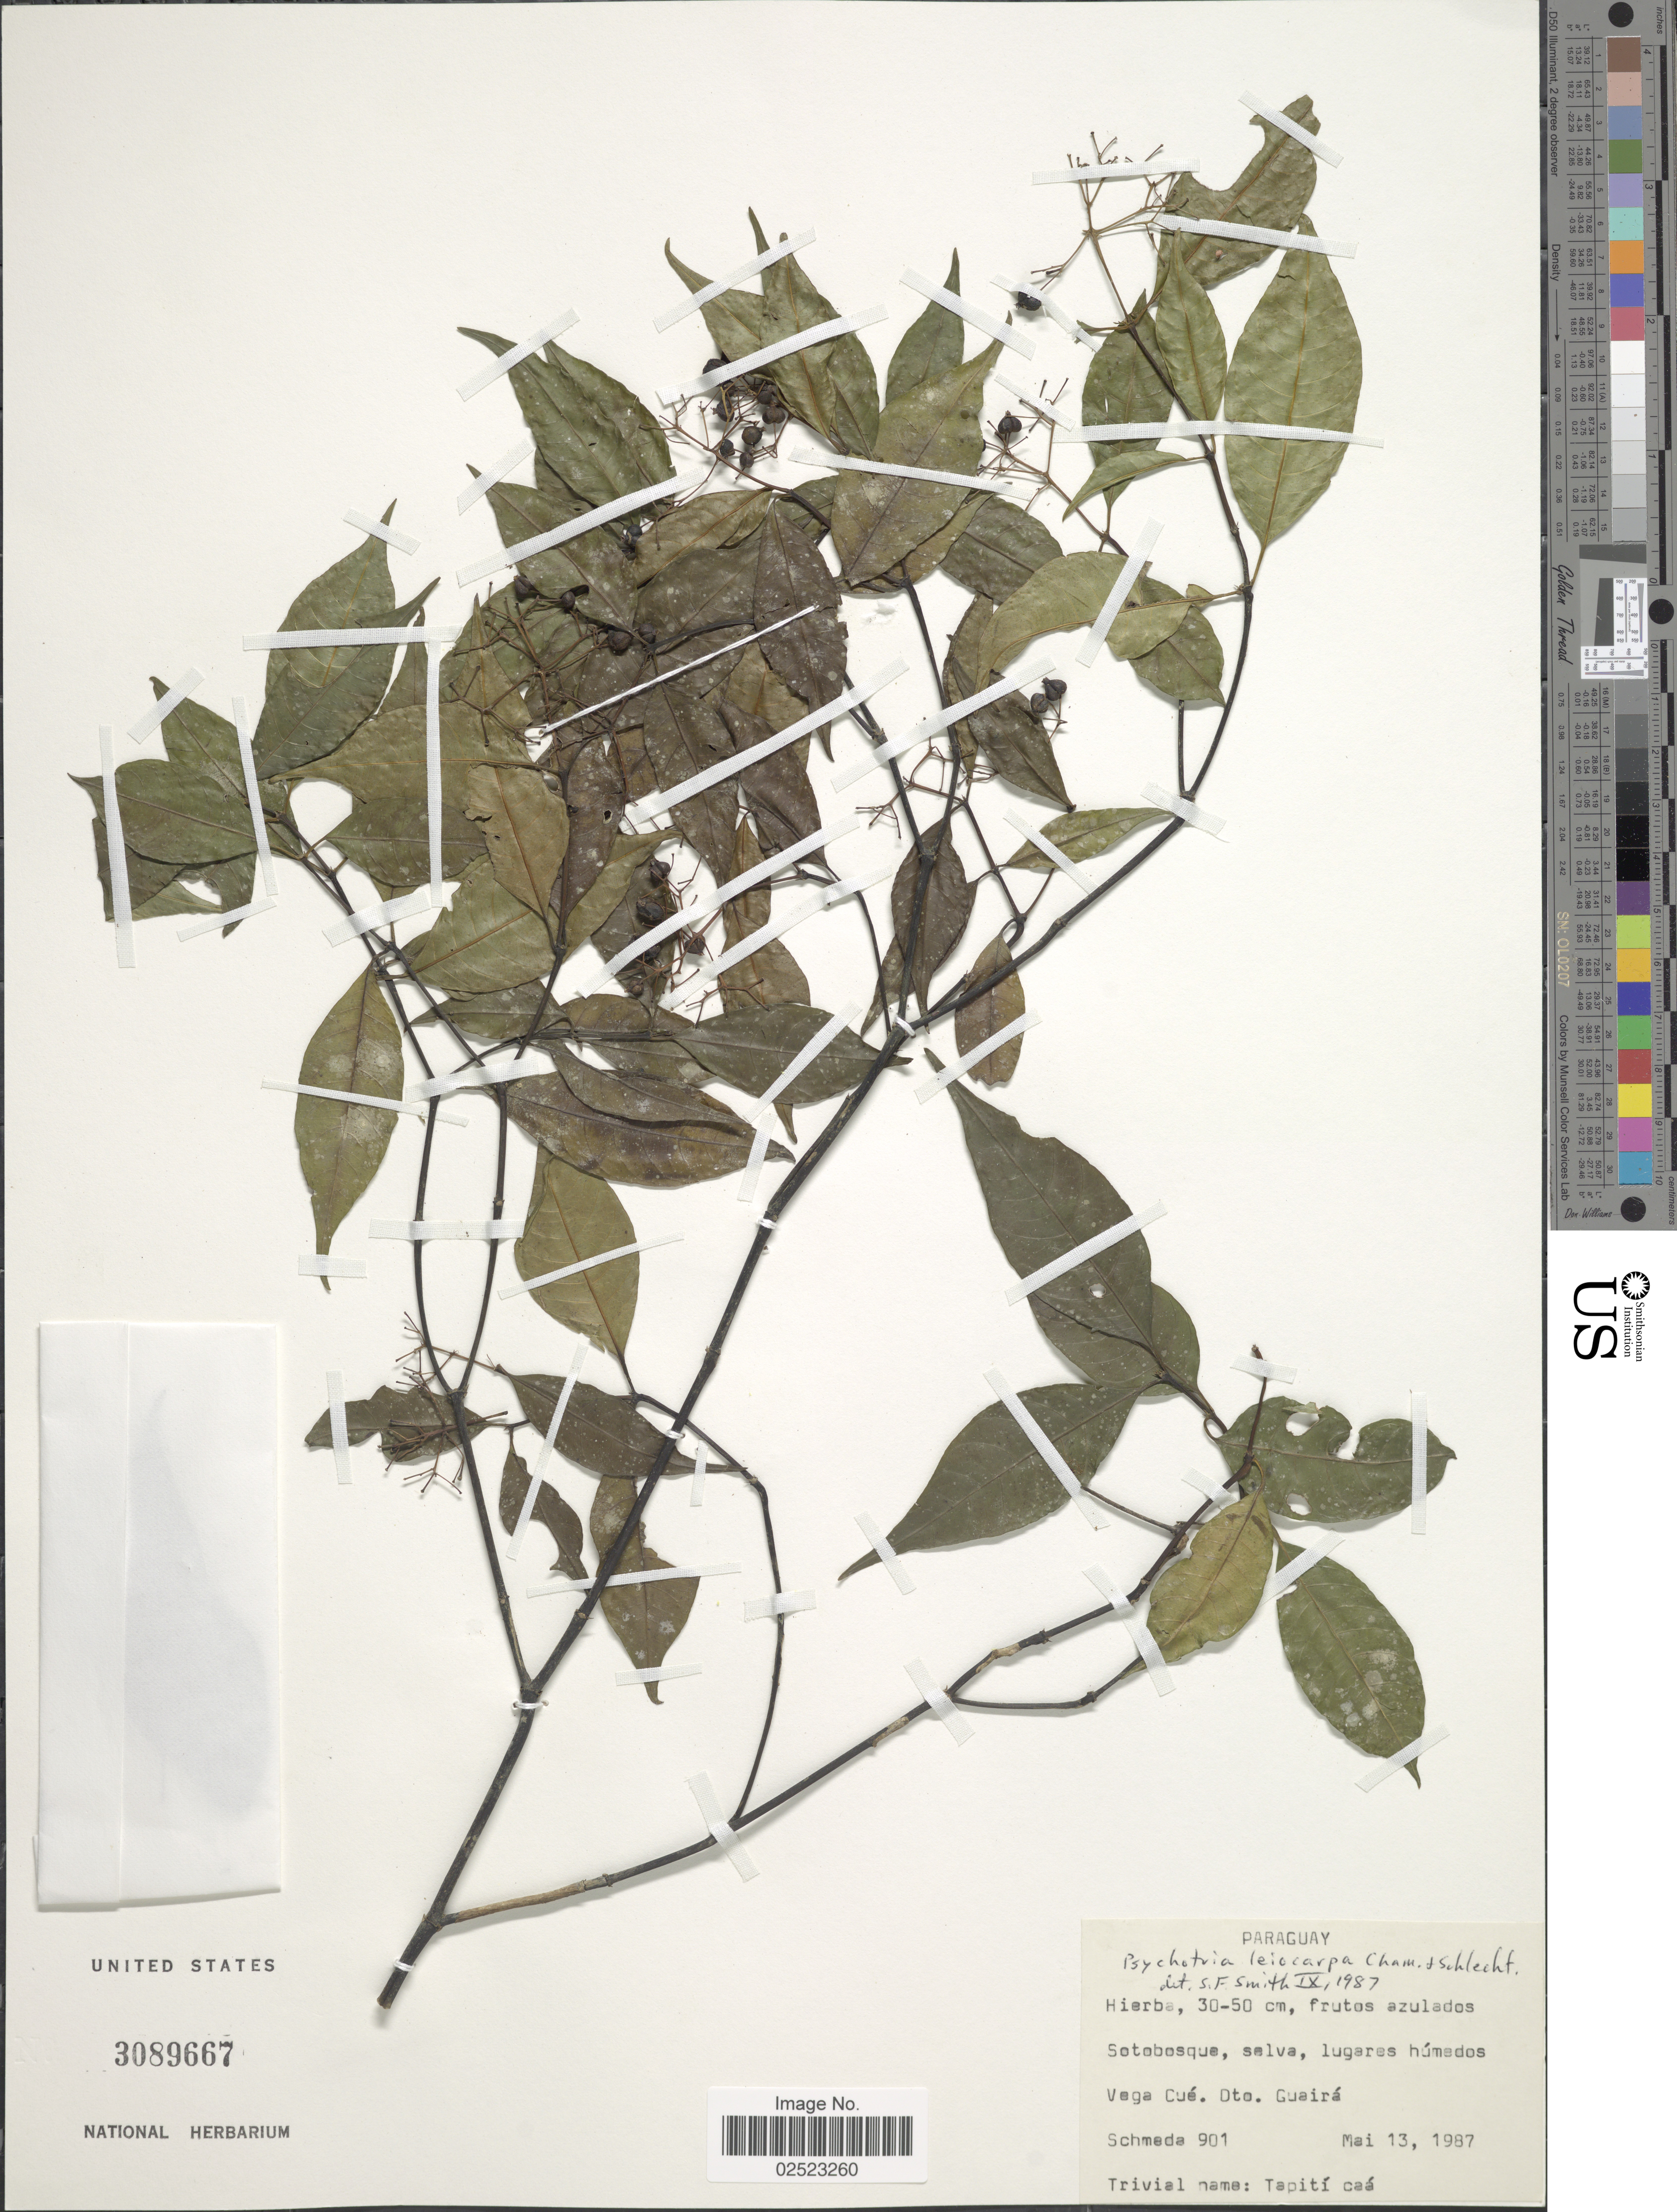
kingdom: Plantae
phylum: Tracheophyta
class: Magnoliopsida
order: Gentianales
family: Rubiaceae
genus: Psychotria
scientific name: Psychotria leiocarpa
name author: Cham. & Schltdl.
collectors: Schmeda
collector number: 901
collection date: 1987-05-13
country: Paraguay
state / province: Guaira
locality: Sotobosque, selva, lugares húmedos Vega Cué. Dto Guairá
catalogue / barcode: US 3089667